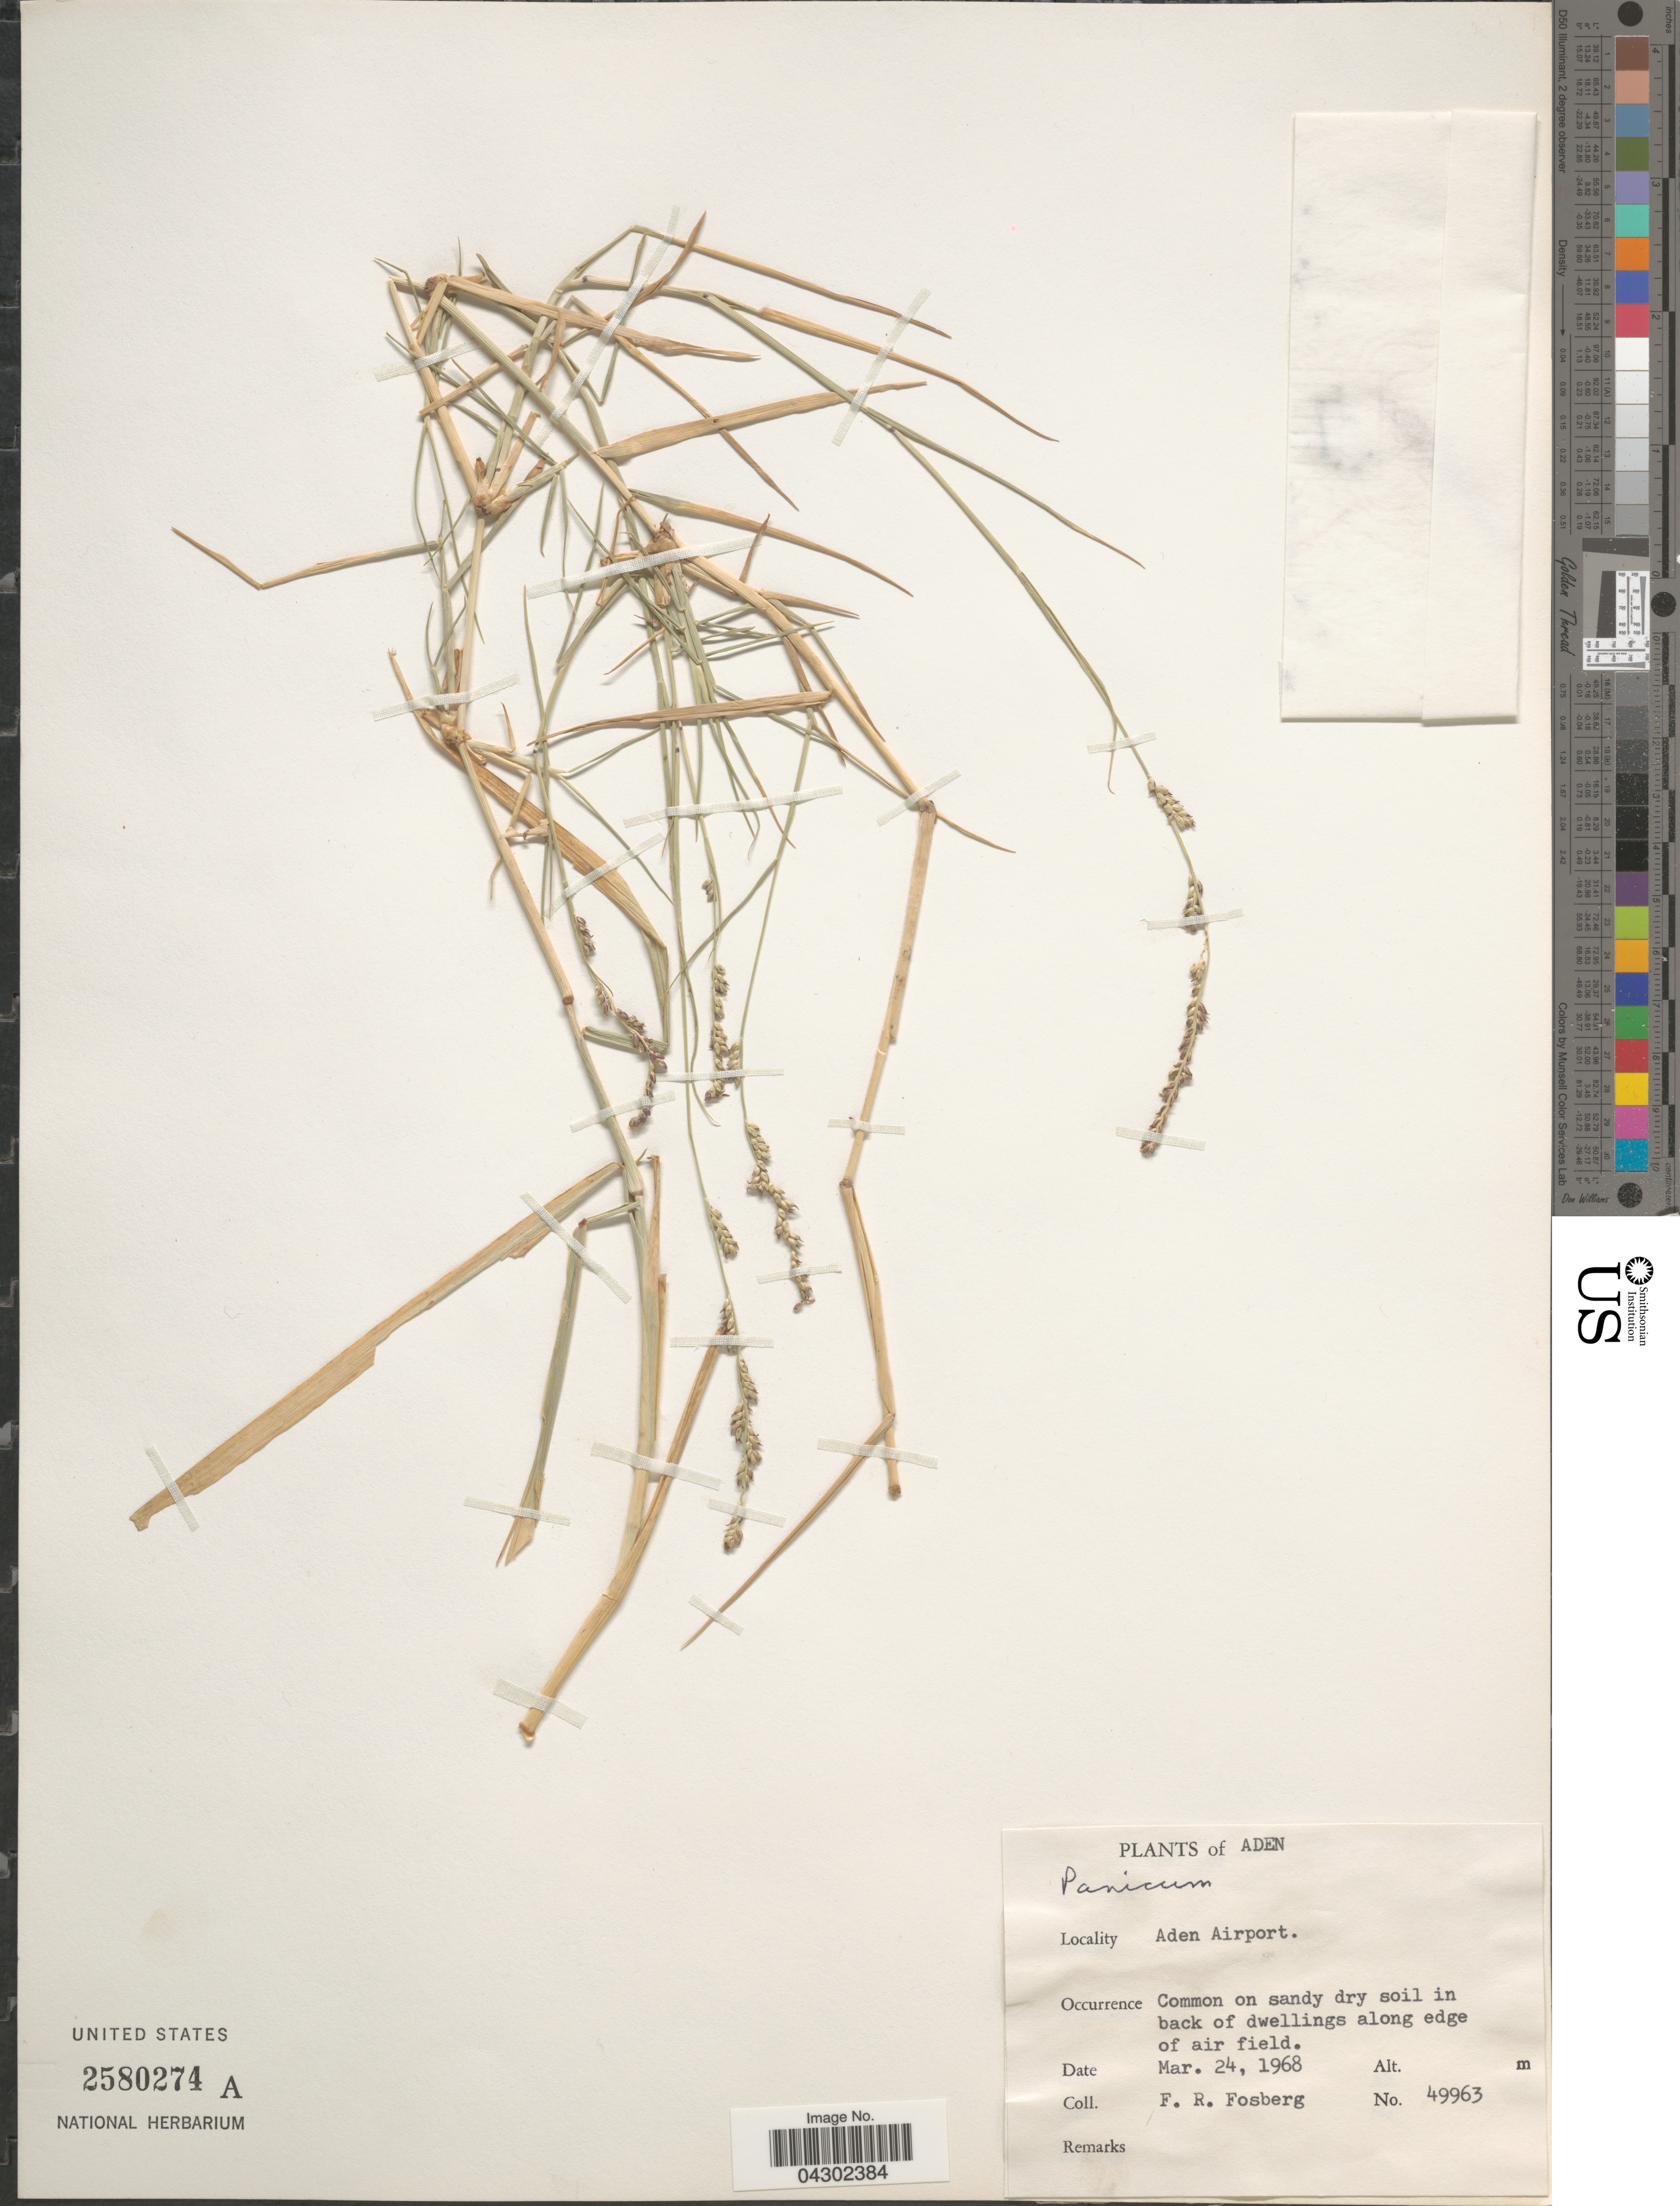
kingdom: Plantae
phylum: Tracheophyta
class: Liliopsida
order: Poales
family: Poaceae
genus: Panicum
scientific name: Panicum sp.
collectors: F. R. Fosberg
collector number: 49963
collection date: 1968-03-24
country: Yemen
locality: Aden. Aden Airport. Common on sandy dry soil in back of dwellings along edge of air field.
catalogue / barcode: US 2580274A